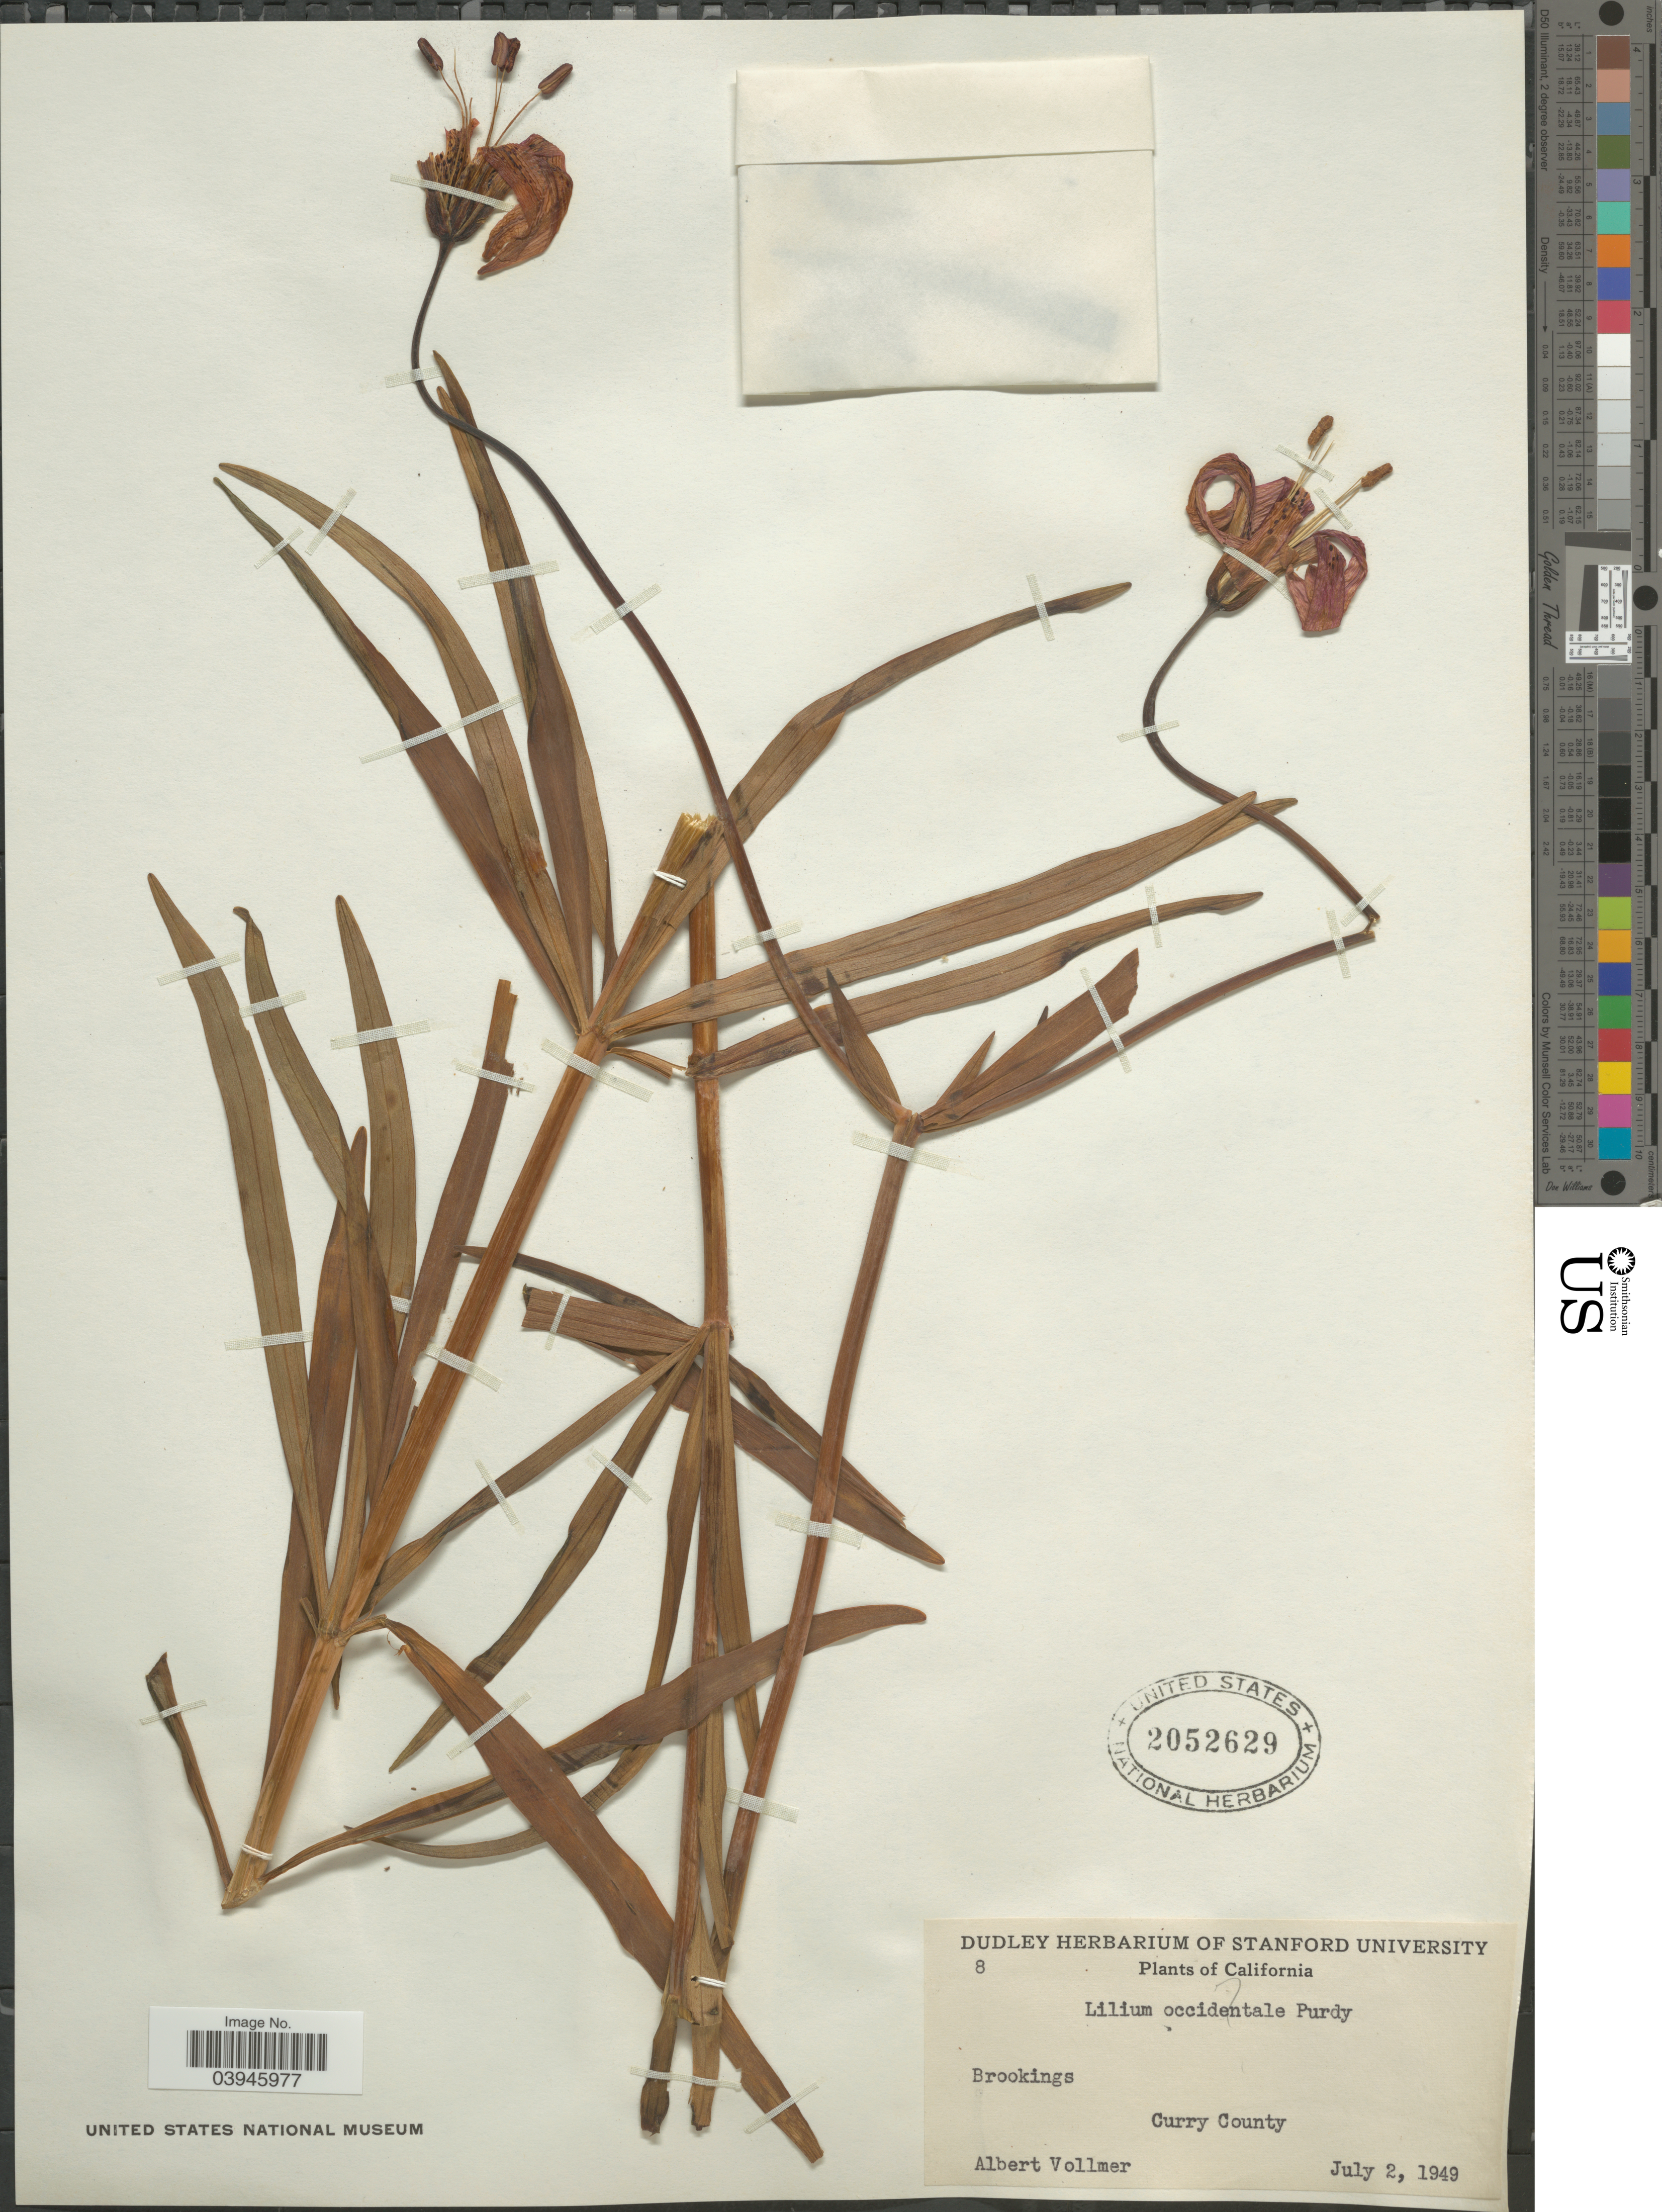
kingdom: Plantae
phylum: Tracheophyta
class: Liliopsida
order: Liliales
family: Liliaceae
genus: Lilium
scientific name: Lilium occidentale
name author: Purdy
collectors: A. Vollmer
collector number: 8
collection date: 1949-07-02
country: United States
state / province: Oregon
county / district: Curry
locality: Brookings. Curry County.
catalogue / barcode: US 2052629